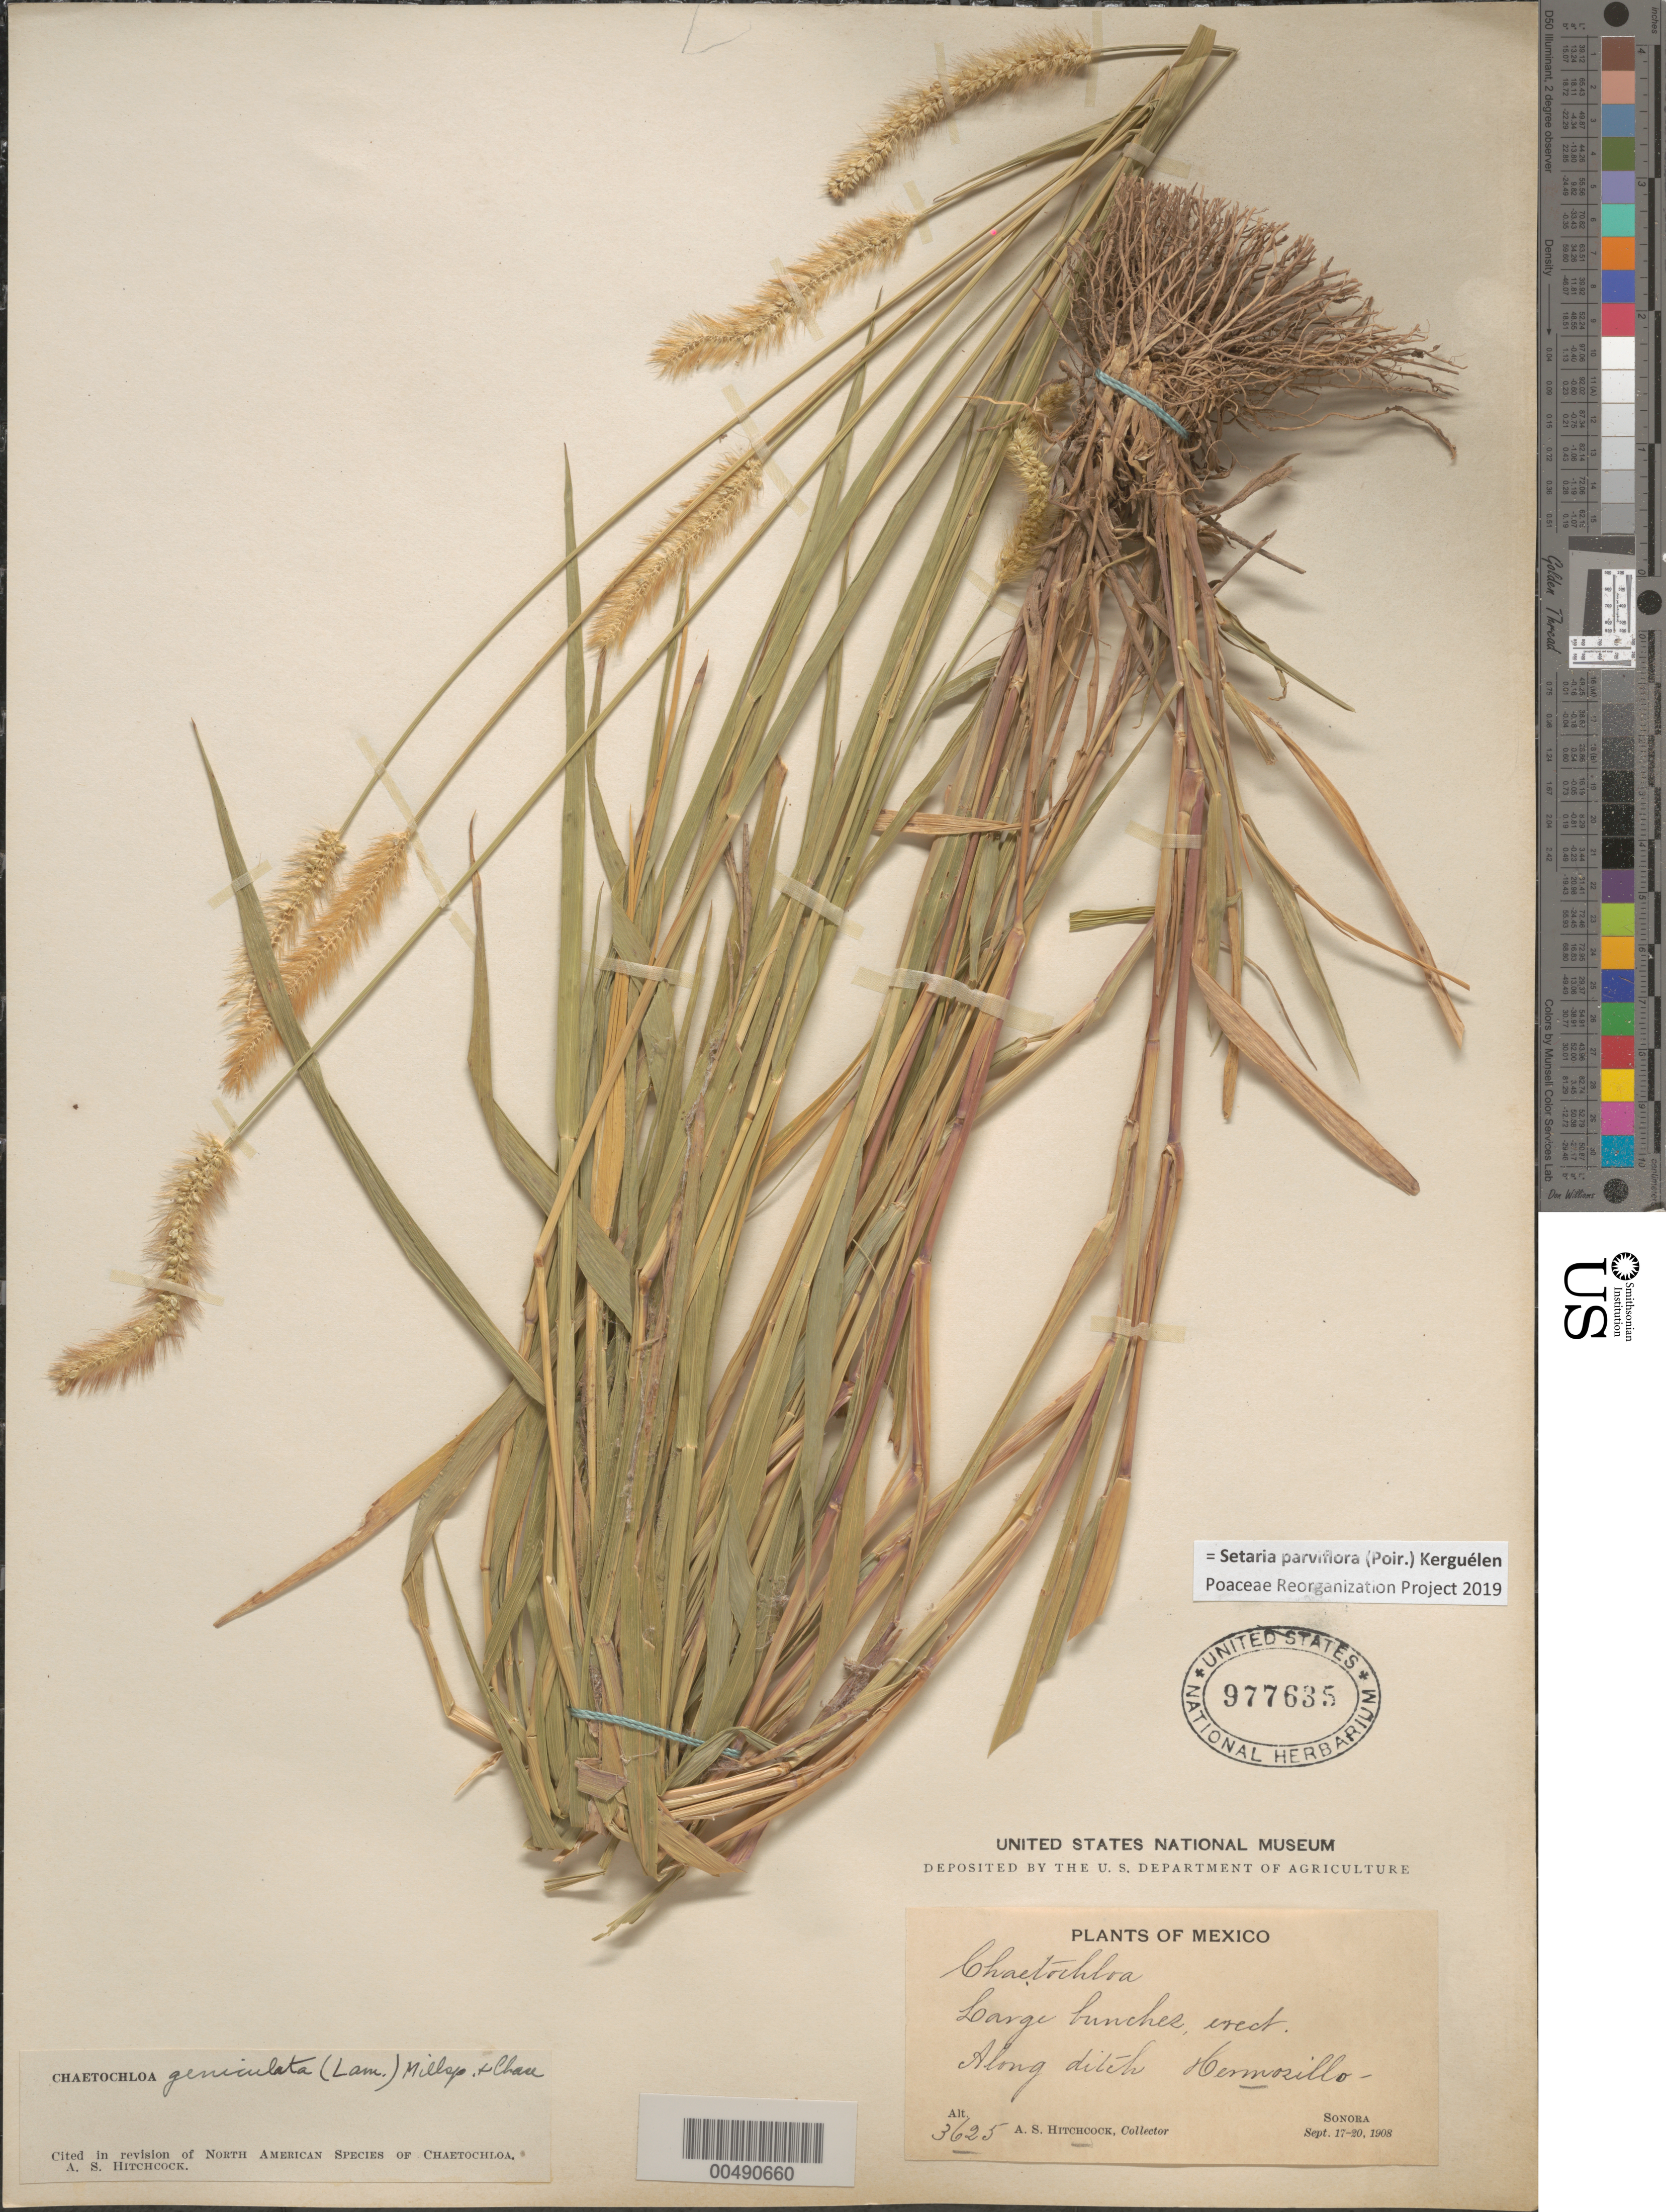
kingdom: Plantae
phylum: Tracheophyta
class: Liliopsida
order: Poales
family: Poaceae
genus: Setaria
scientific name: Setaria parviflora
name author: (Poir.) Kerguélen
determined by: Poaceae Reorganization Project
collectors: A. S. Hitchcock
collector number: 3625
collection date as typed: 17 Sep 1908 to 20 Sep 1908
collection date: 1908-09-17/1908-09-20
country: Mexico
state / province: Sonora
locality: Hermosillo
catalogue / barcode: US 977635